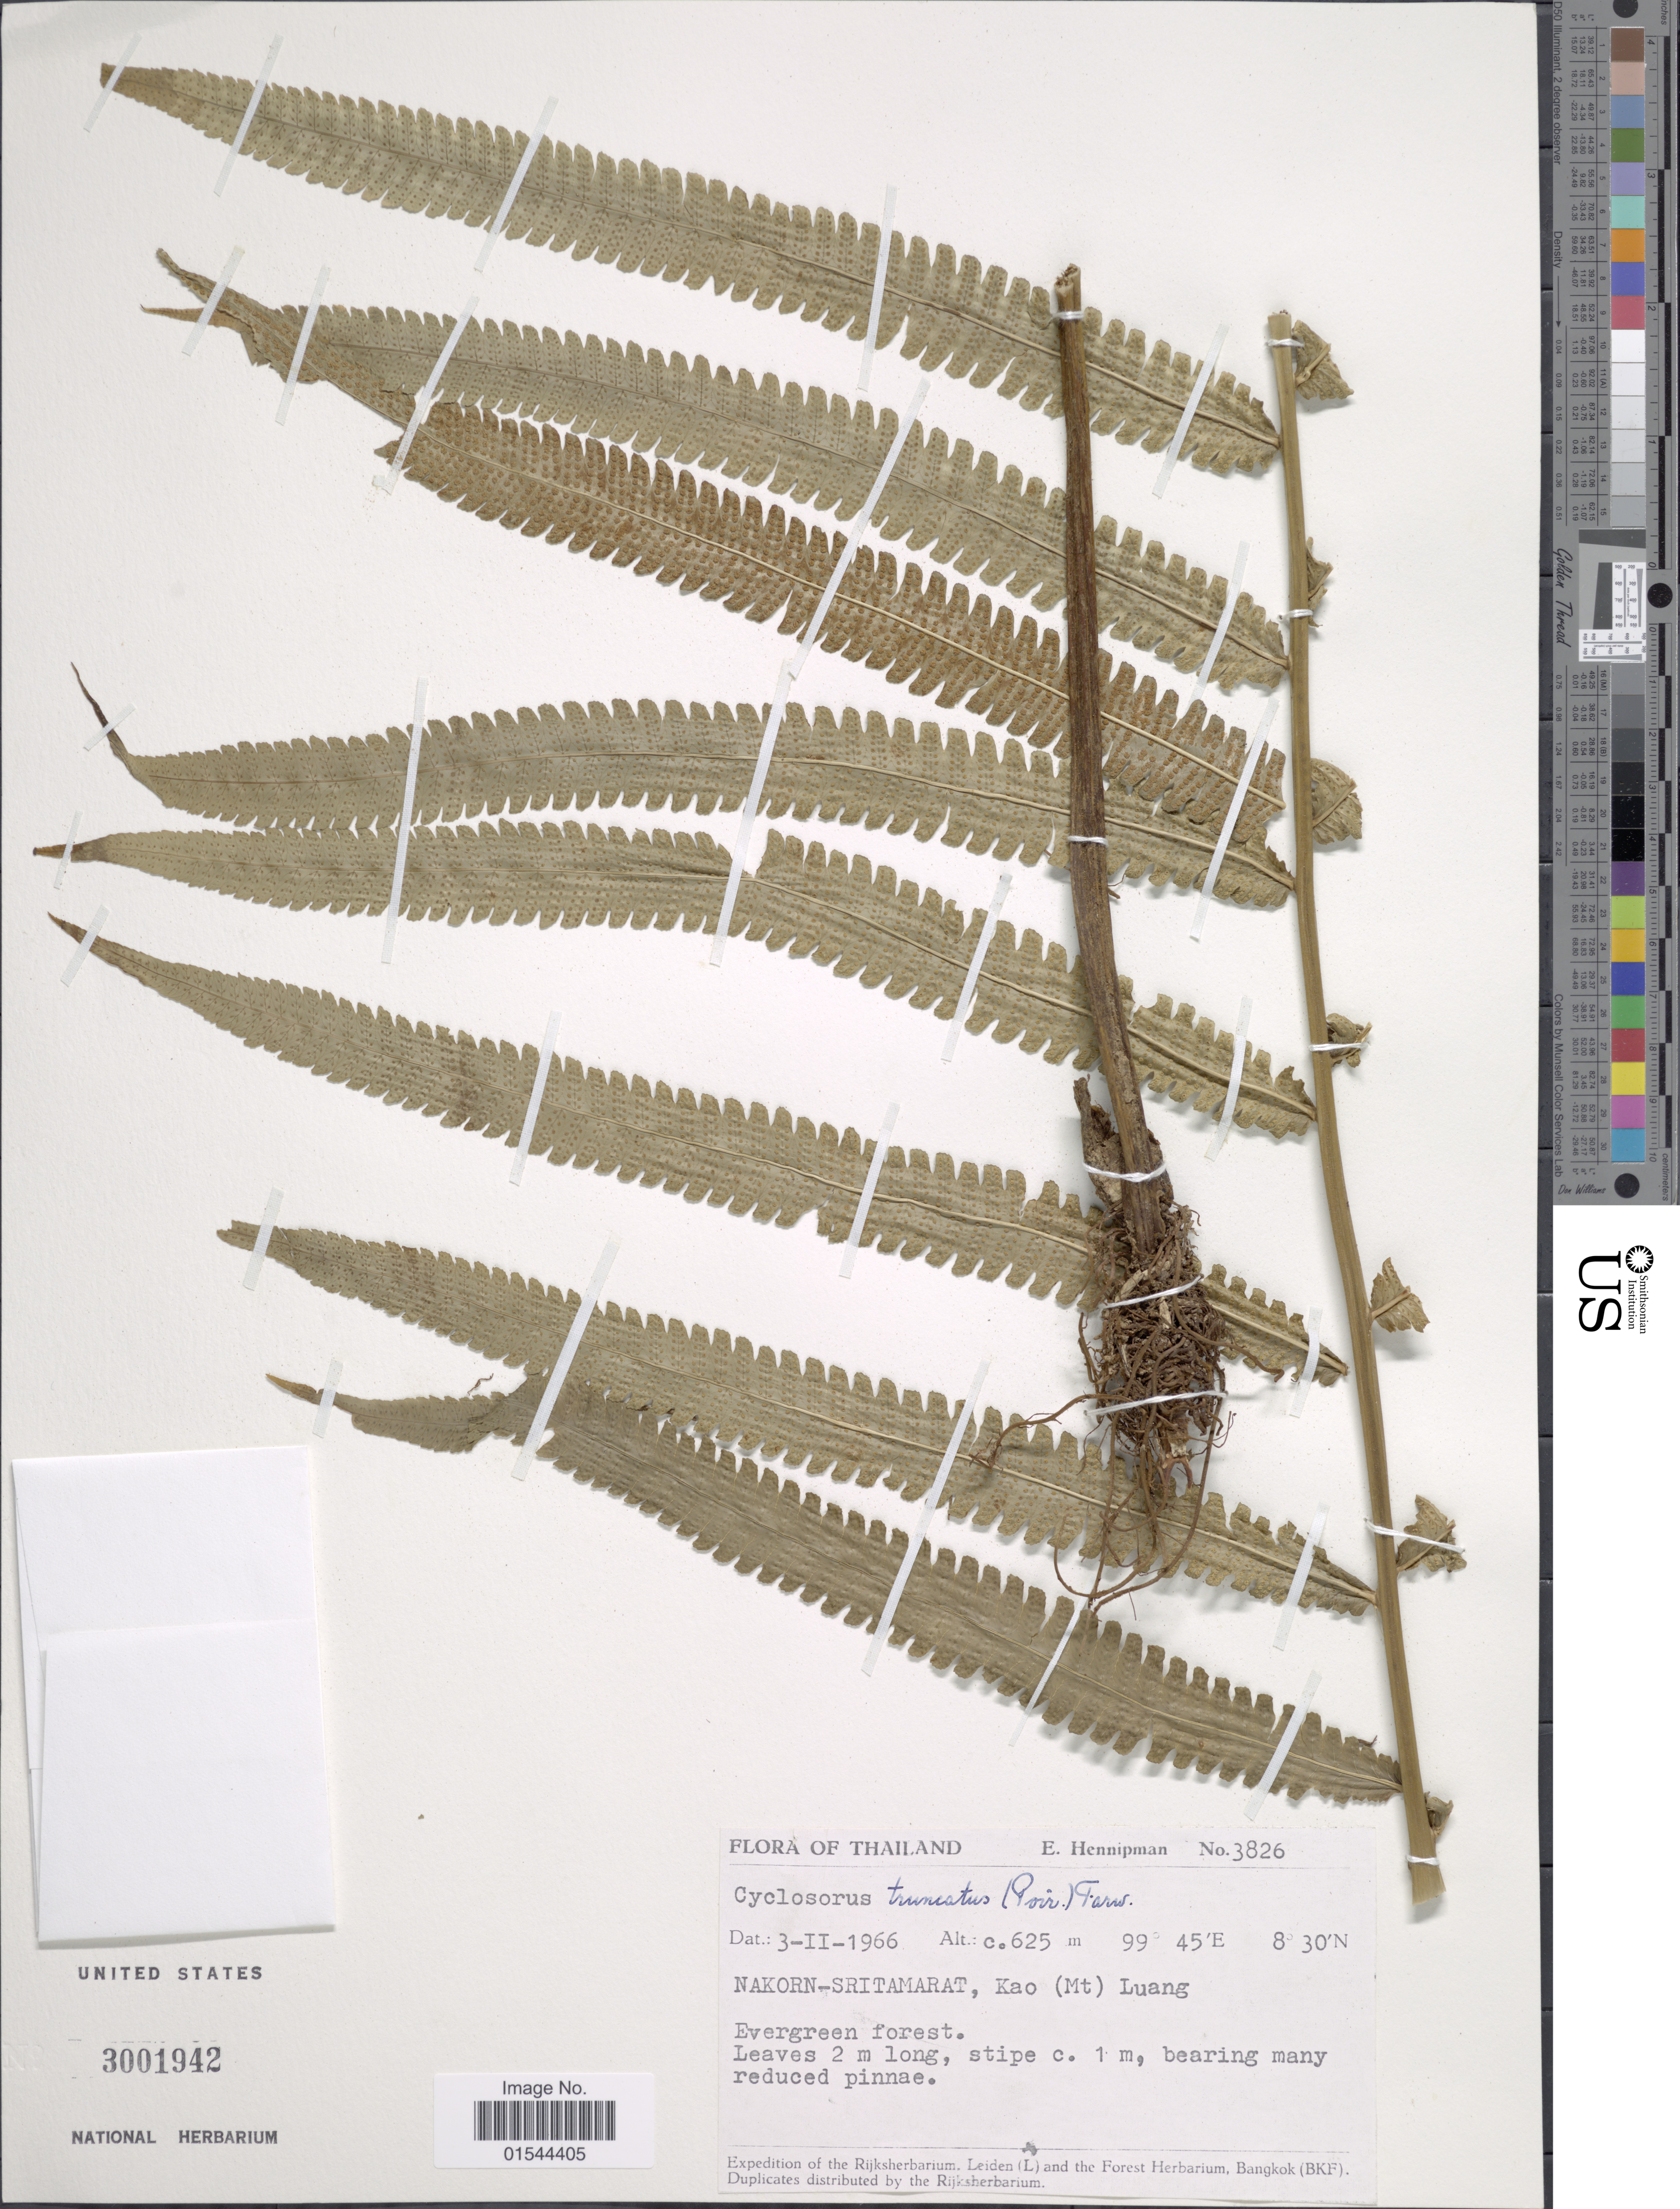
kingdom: Plantae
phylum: Tracheophyta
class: Polypodiopsida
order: Polypodiales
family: Thelypteridaceae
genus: Pneumatopteris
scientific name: Pneumatopteris truncata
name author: (Poir.) Holttum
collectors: E. Hennipman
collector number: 3826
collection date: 1966-02-03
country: Thailand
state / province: Nakhon Si Thammarat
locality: Nakorn-Sritamarat, Kao (Mt) Luang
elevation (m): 625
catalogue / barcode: US 3001942